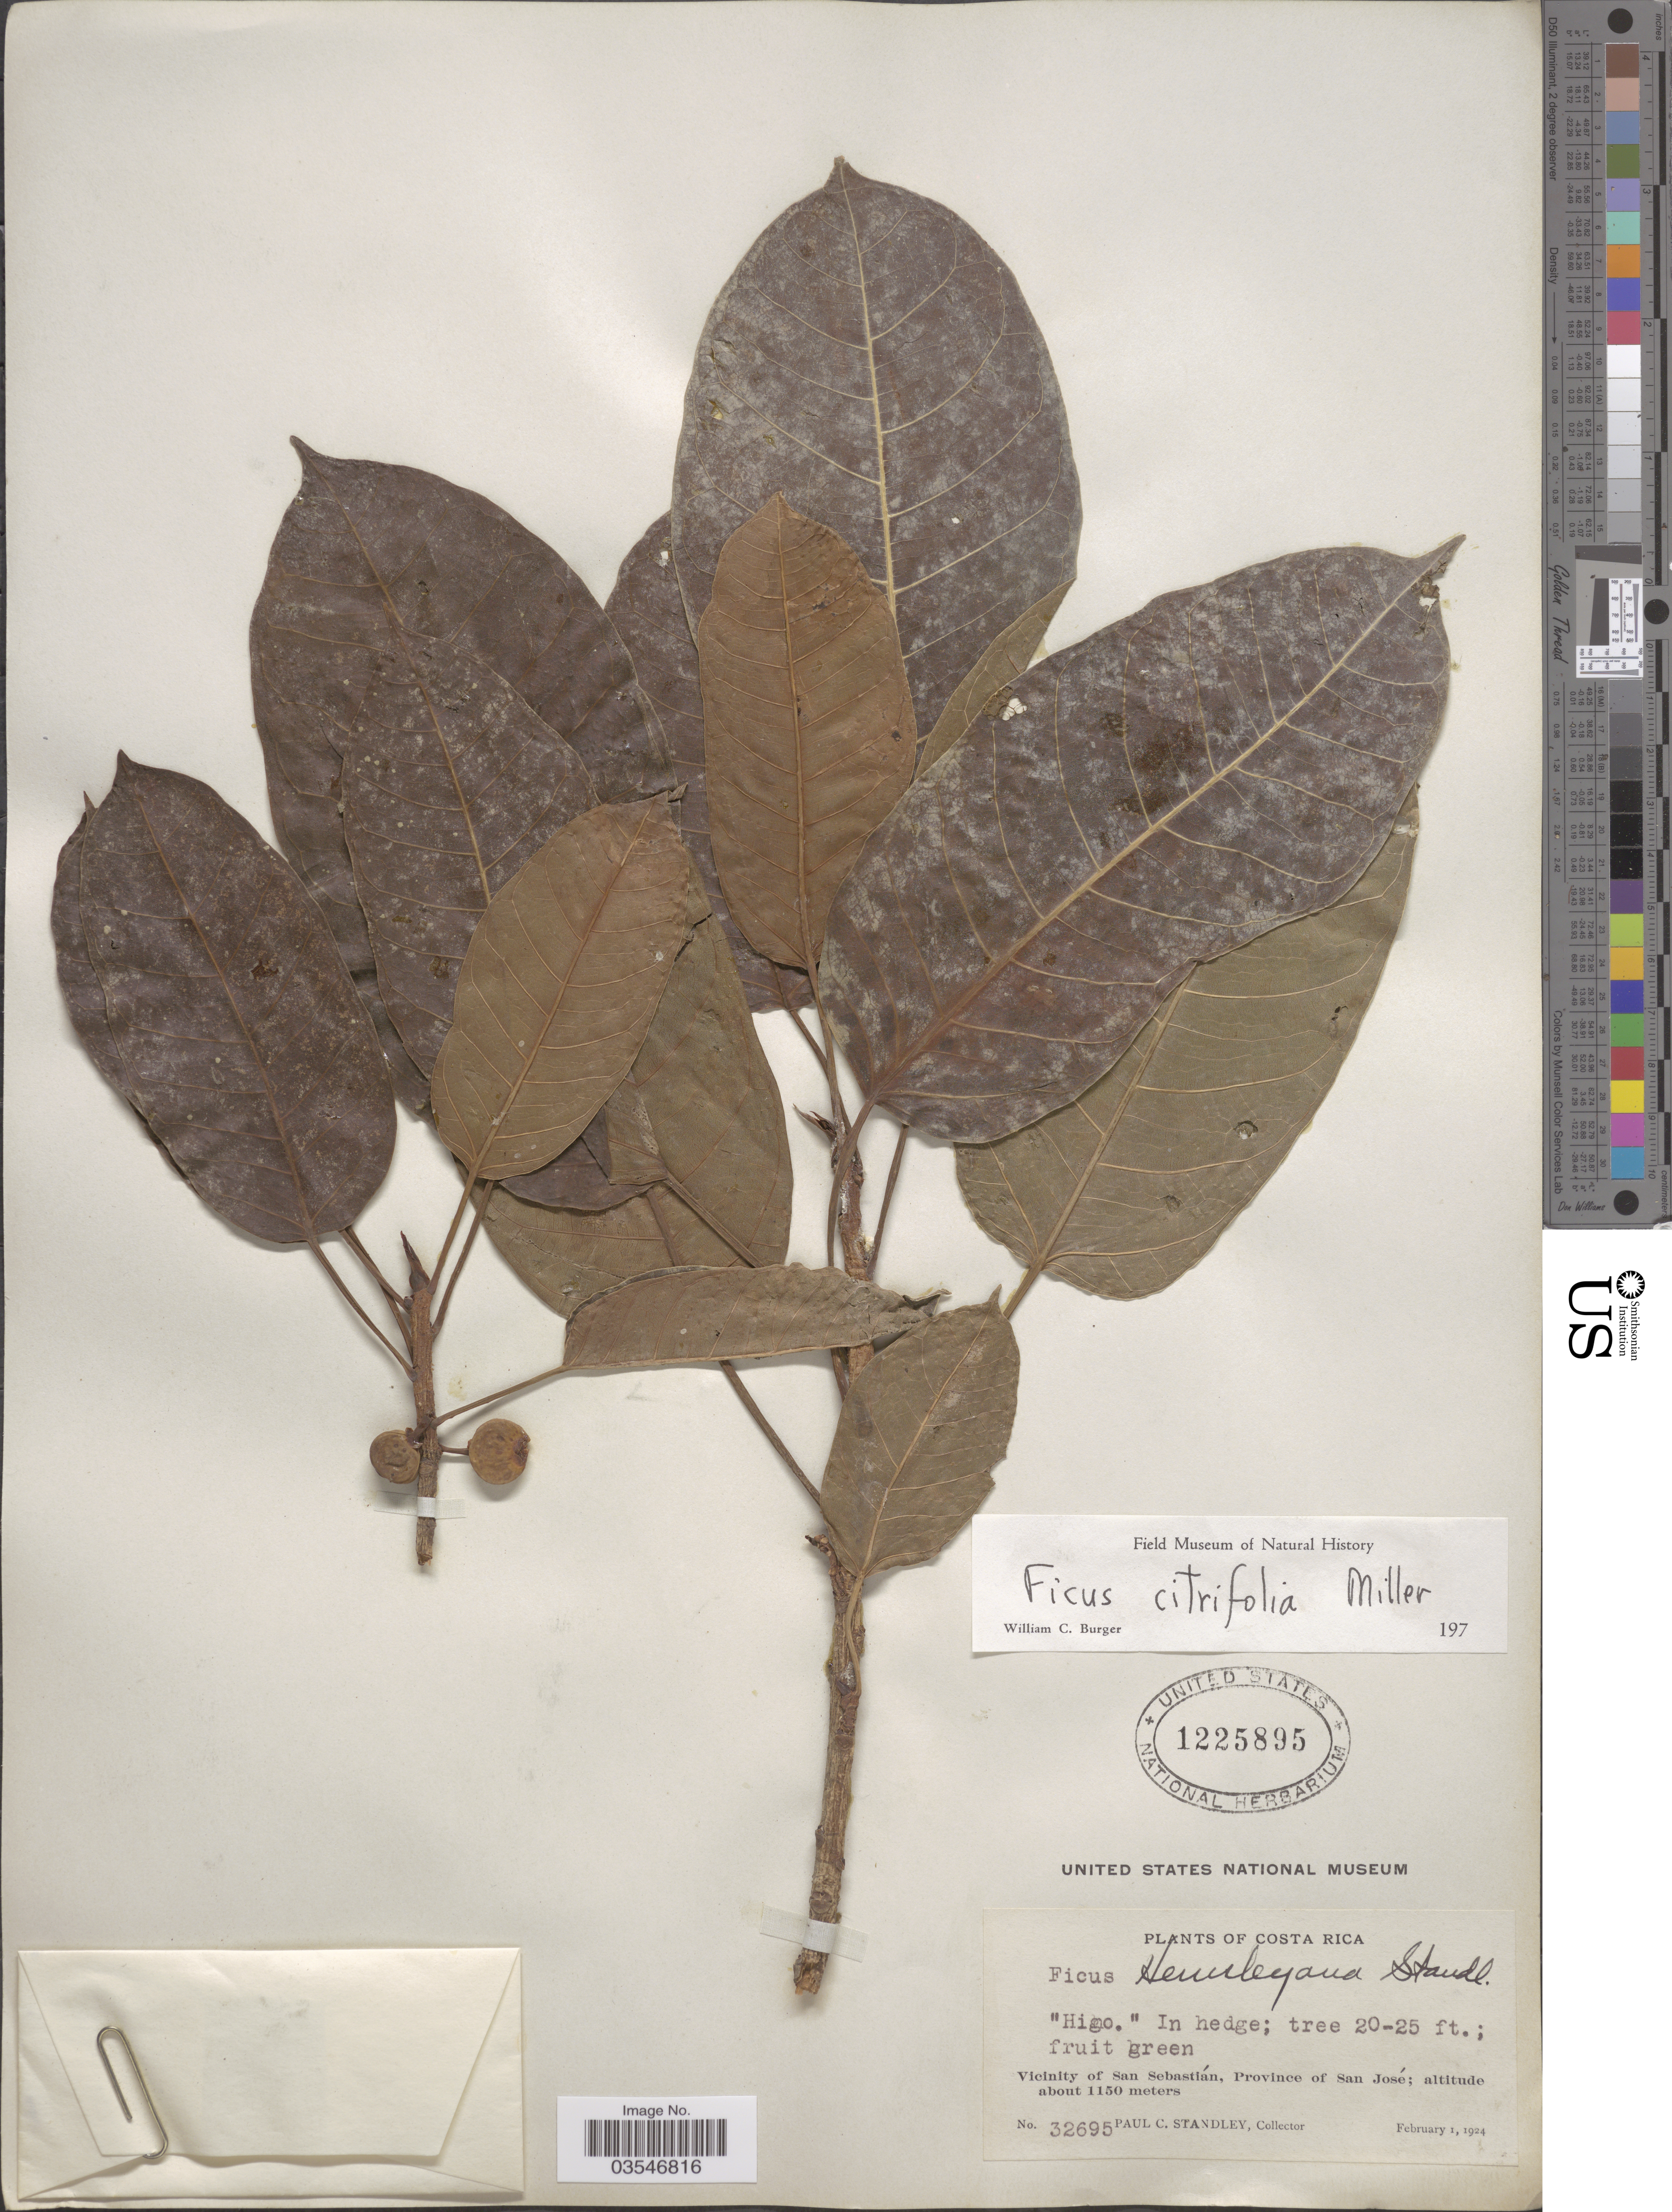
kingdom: Plantae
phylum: Tracheophyta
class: Magnoliopsida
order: Rosales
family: Moraceae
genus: Ficus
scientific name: Ficus hemsleyana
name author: King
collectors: P. C. Standley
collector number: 32695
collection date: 1924-02-01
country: Costa Rica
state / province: San José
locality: Vicinity of San Sebastián.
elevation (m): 1150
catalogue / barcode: US 1225895